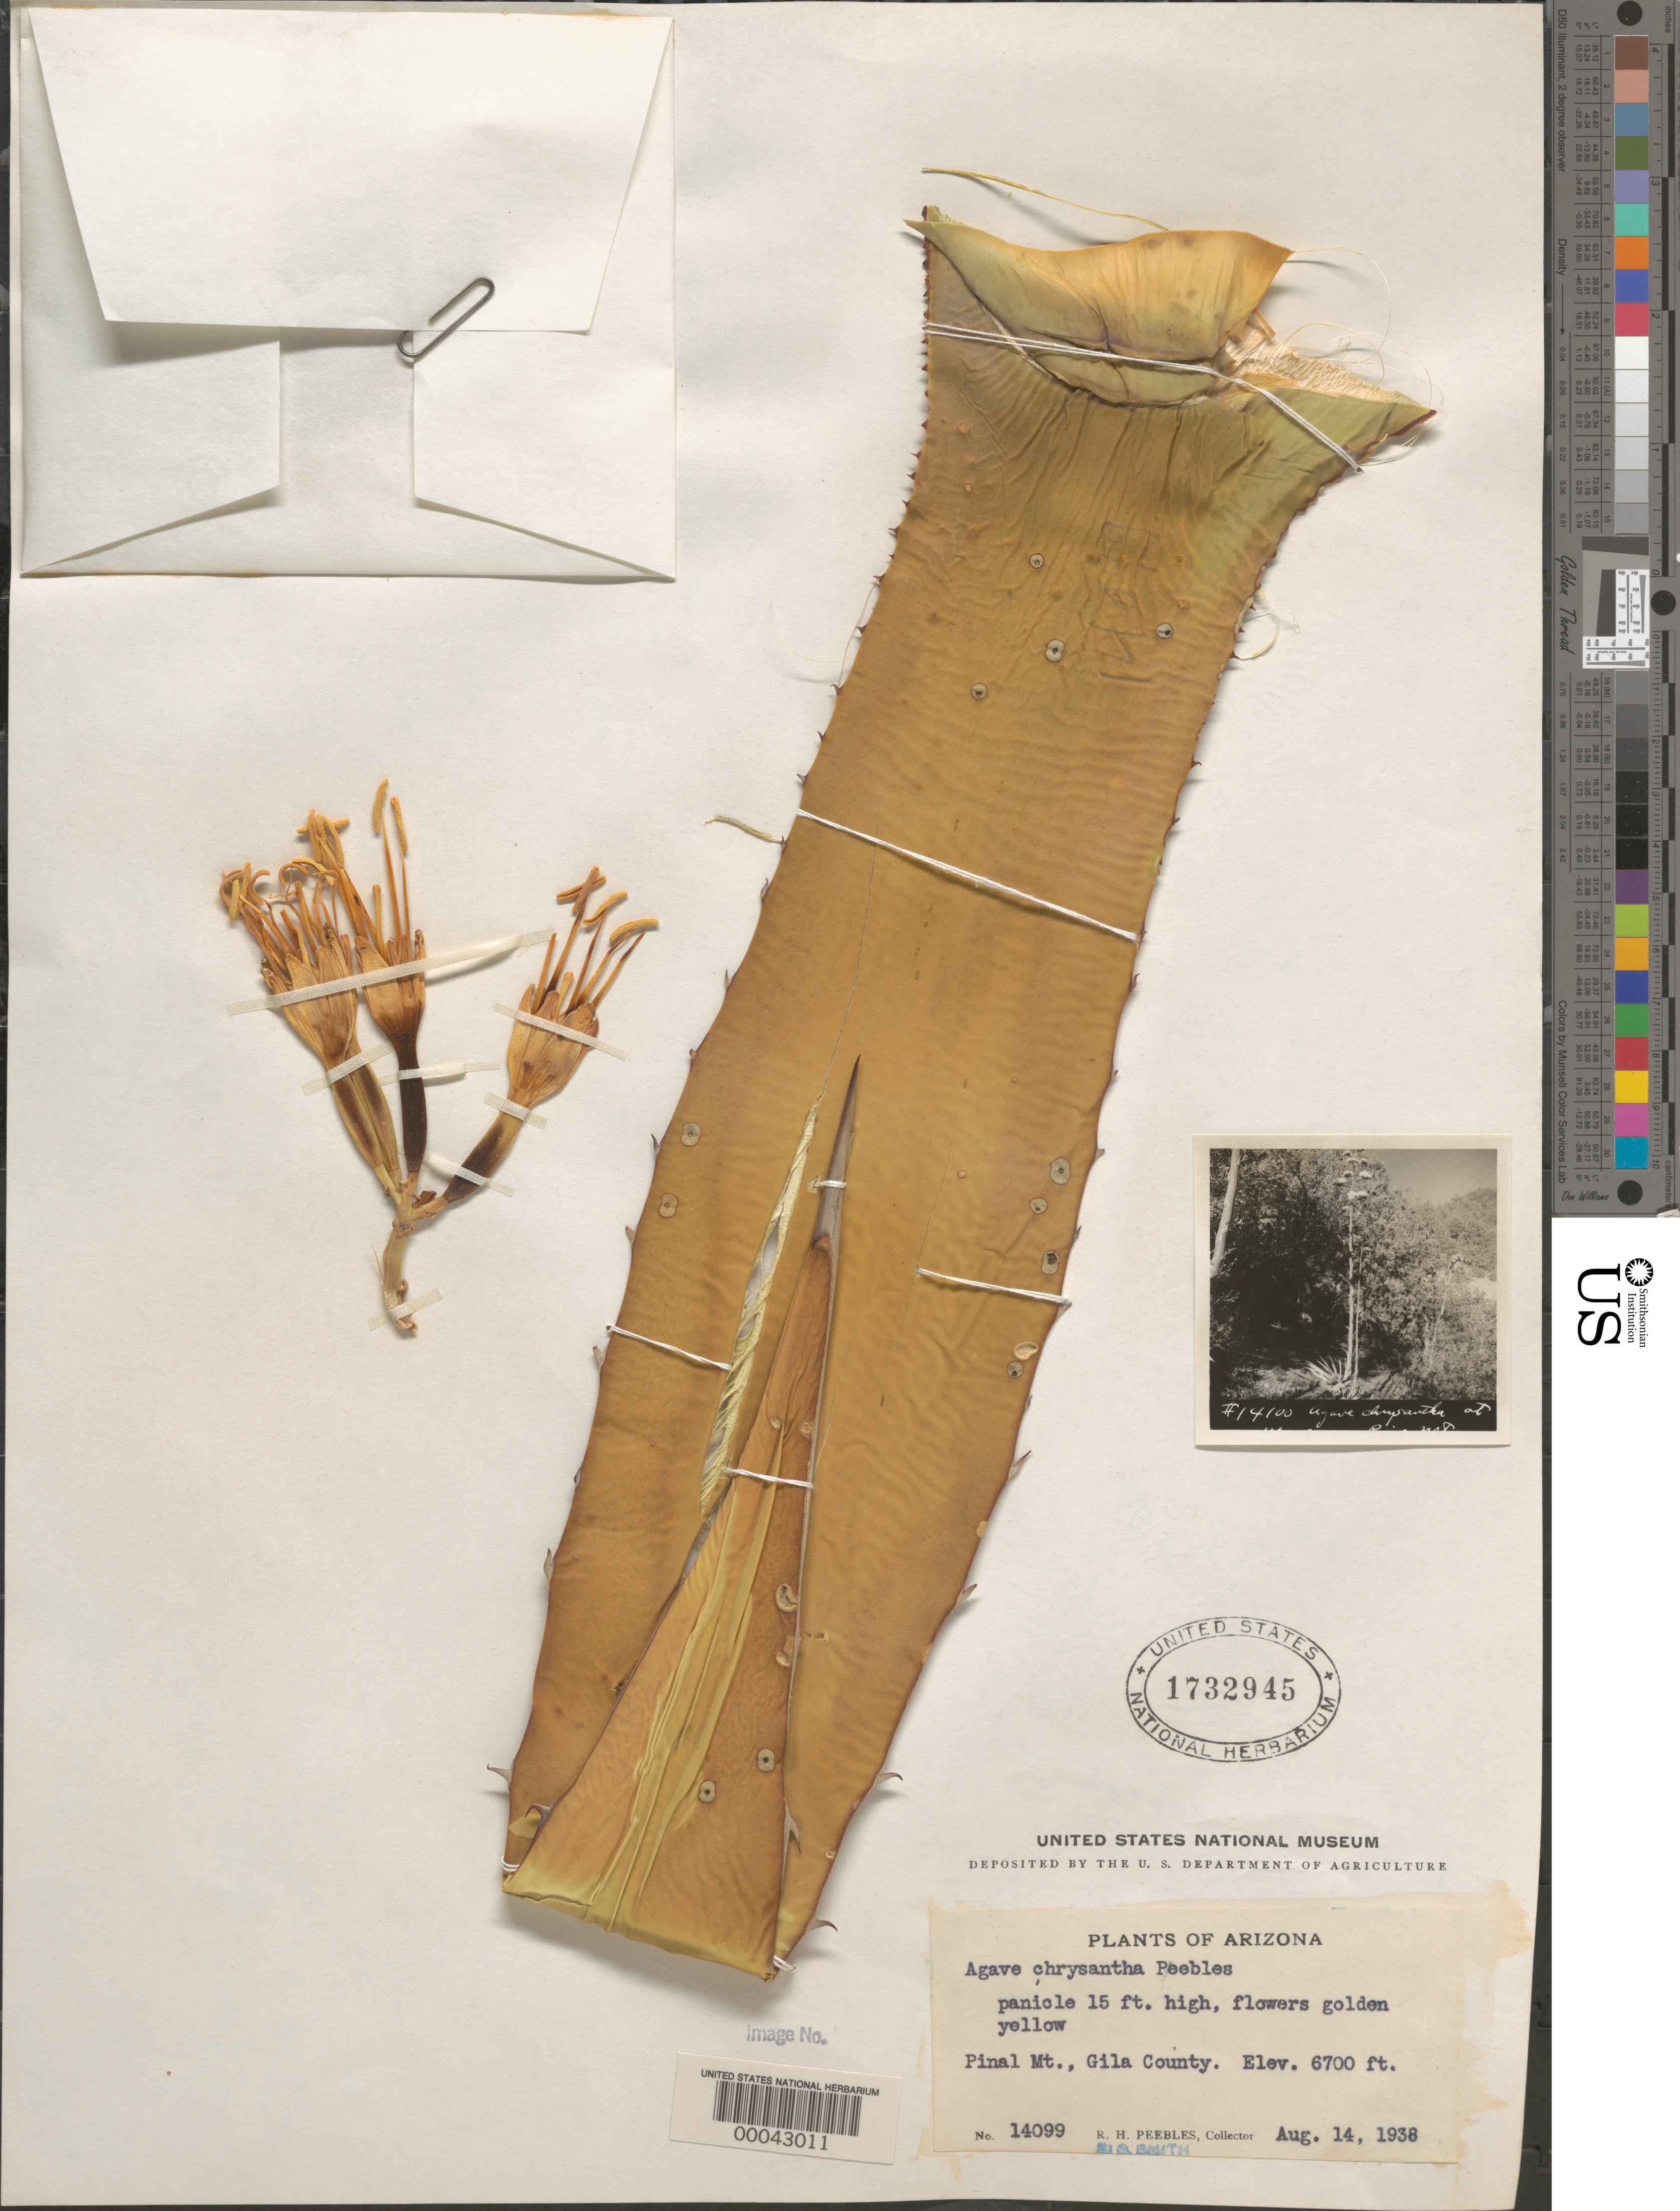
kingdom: Plantae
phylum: Tracheophyta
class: Liliopsida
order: Asparagales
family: Asparagaceae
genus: Agave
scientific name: Agave chrysantha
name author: Peebles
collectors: R. H. Peebles & E. G. Smith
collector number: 14099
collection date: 1938-08-14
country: United States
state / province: Arizona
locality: Pinal Mt., Gila county.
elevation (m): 2042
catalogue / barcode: US 1732945